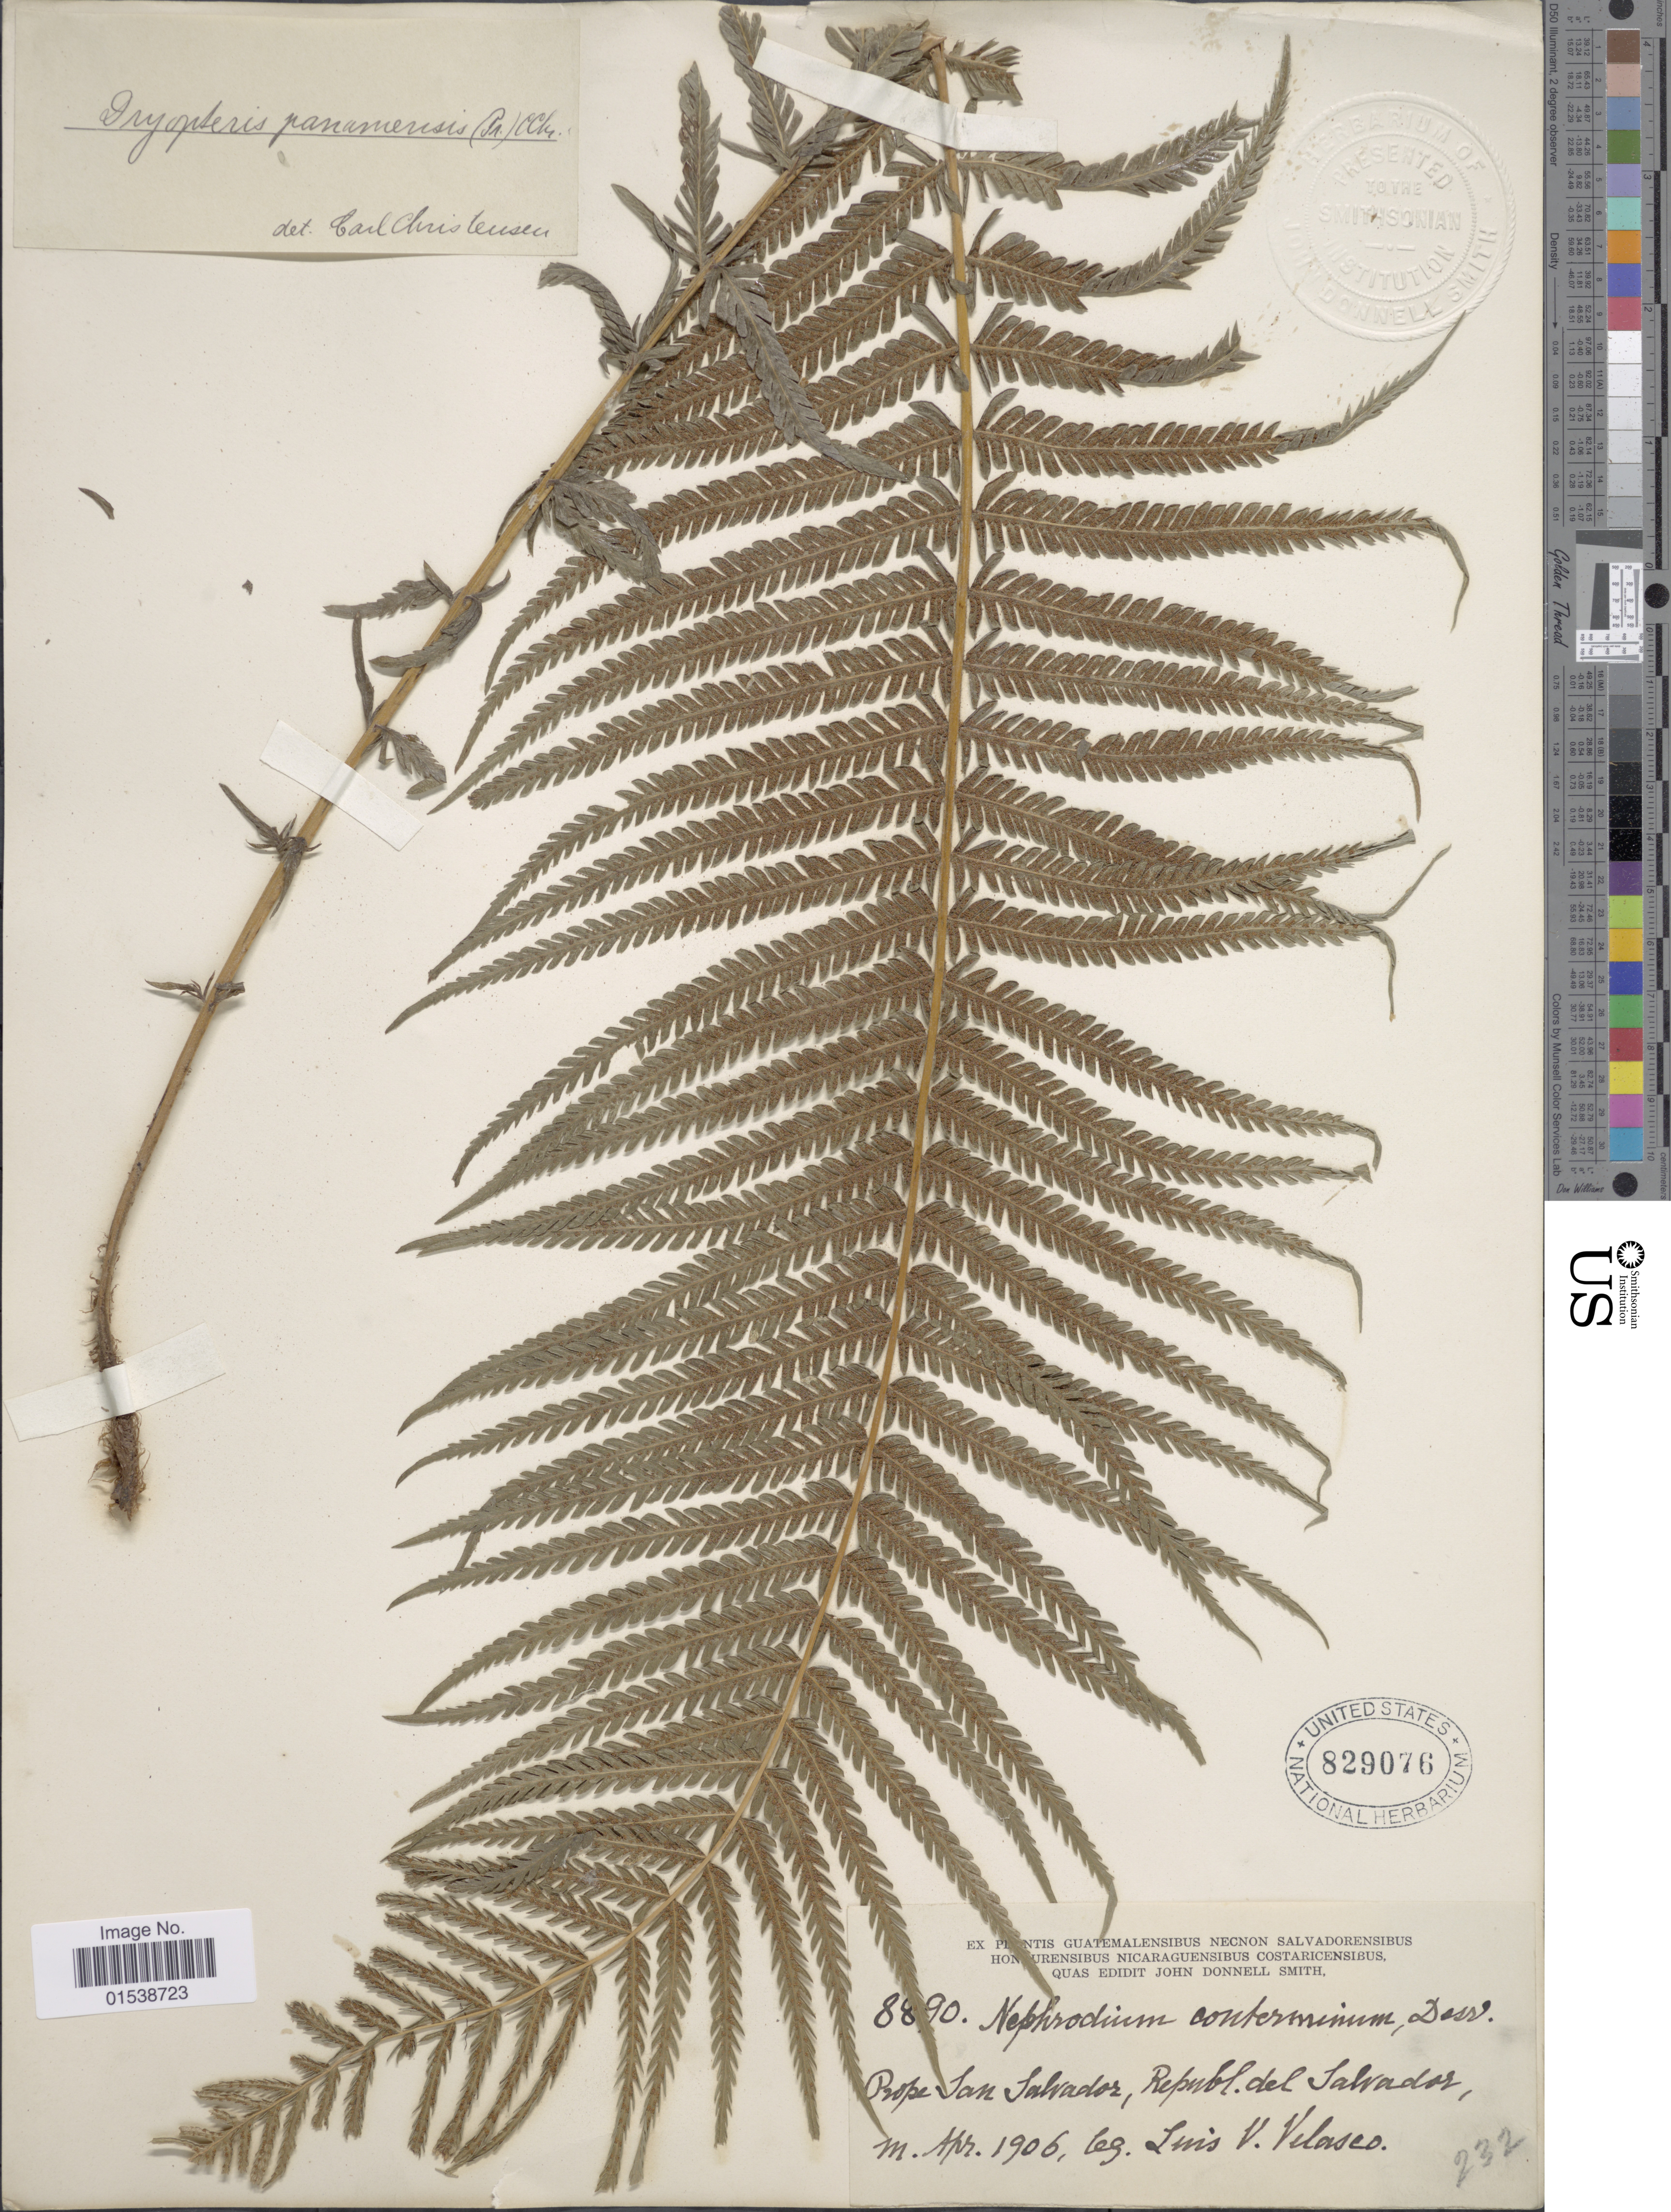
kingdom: Plantae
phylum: Tracheophyta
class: Polypodiopsida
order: Polypodiales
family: Thelypteridaceae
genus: Amauropelta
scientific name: Amauropelta resinifera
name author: (Desv.) Pic. Serm.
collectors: L. Velasco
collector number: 8890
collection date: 1906-04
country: El Salvador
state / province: San Salvador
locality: Prope San Salvador, Republ. del Salvador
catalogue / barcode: US 829076